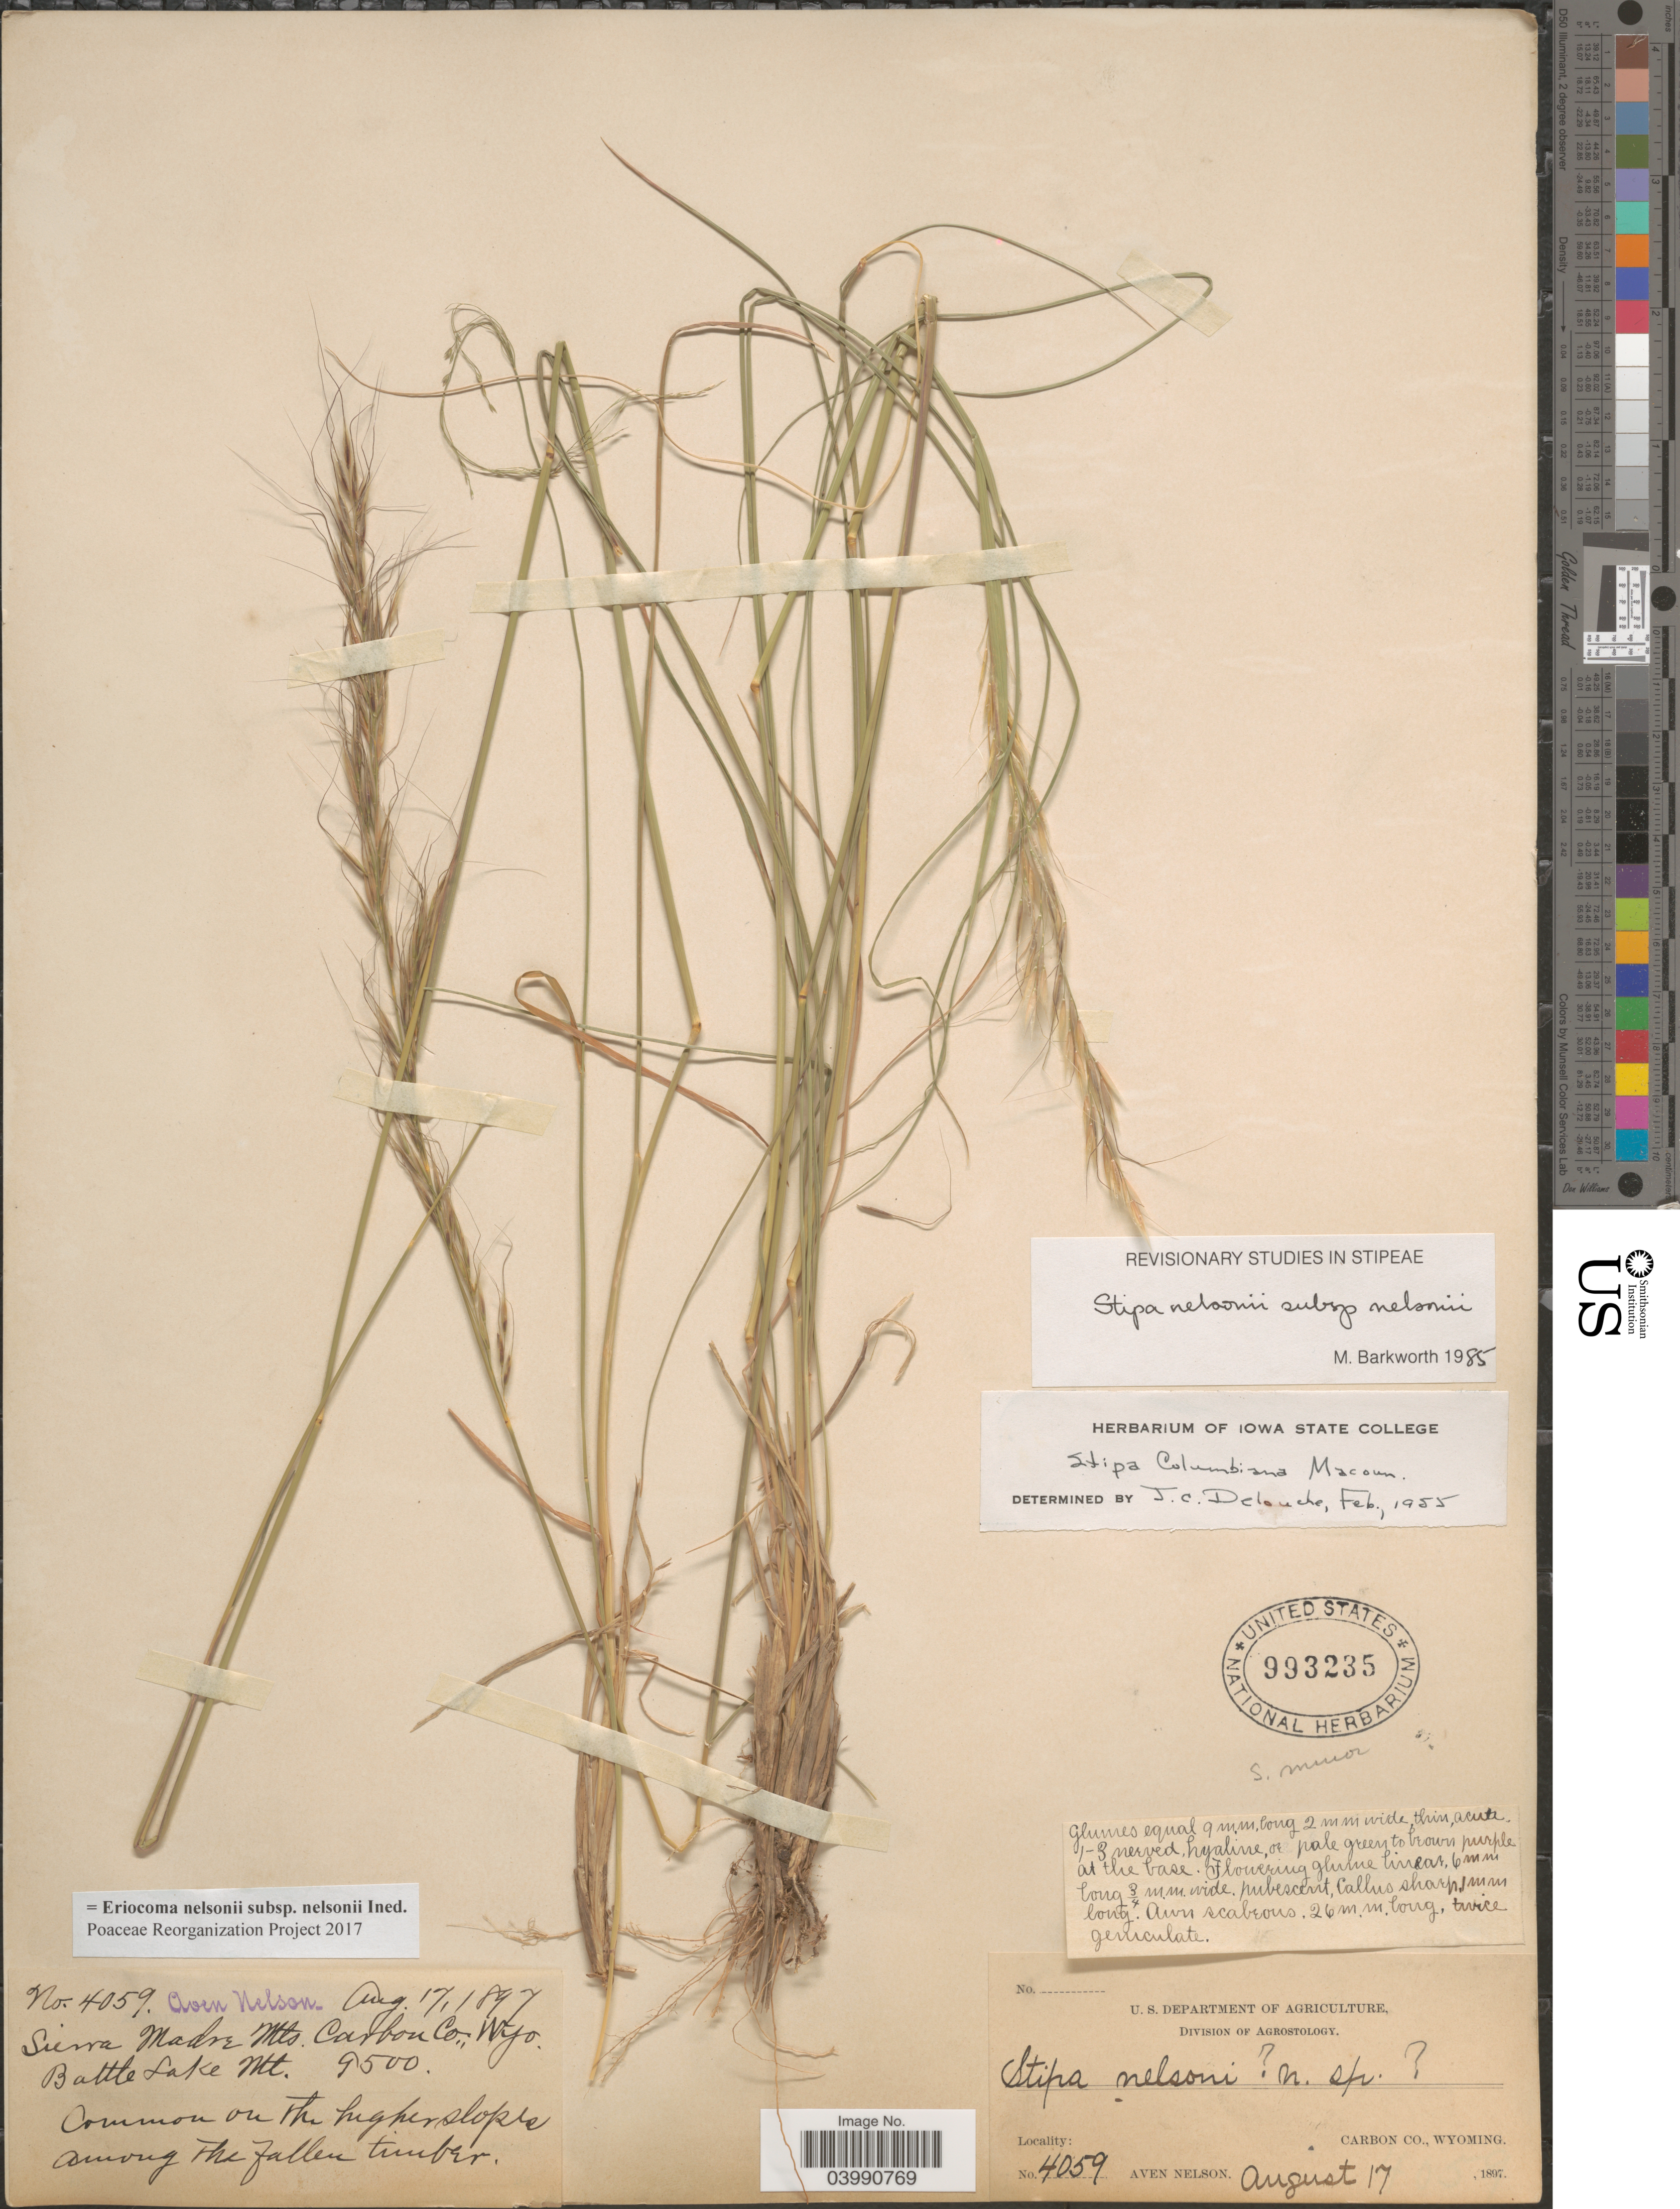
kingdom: Plantae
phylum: Tracheophyta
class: Liliopsida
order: Poales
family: Poaceae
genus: Eriocoma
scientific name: Eriocoma nelsonii subsp. nelsonii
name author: (Scribn.) Romasch.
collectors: A. Nelson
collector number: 4059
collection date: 1897-08-17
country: United States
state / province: Wyoming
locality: Sierra Madre Mts. Carbon Co. Battle Lake Mt.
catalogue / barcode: US 993235